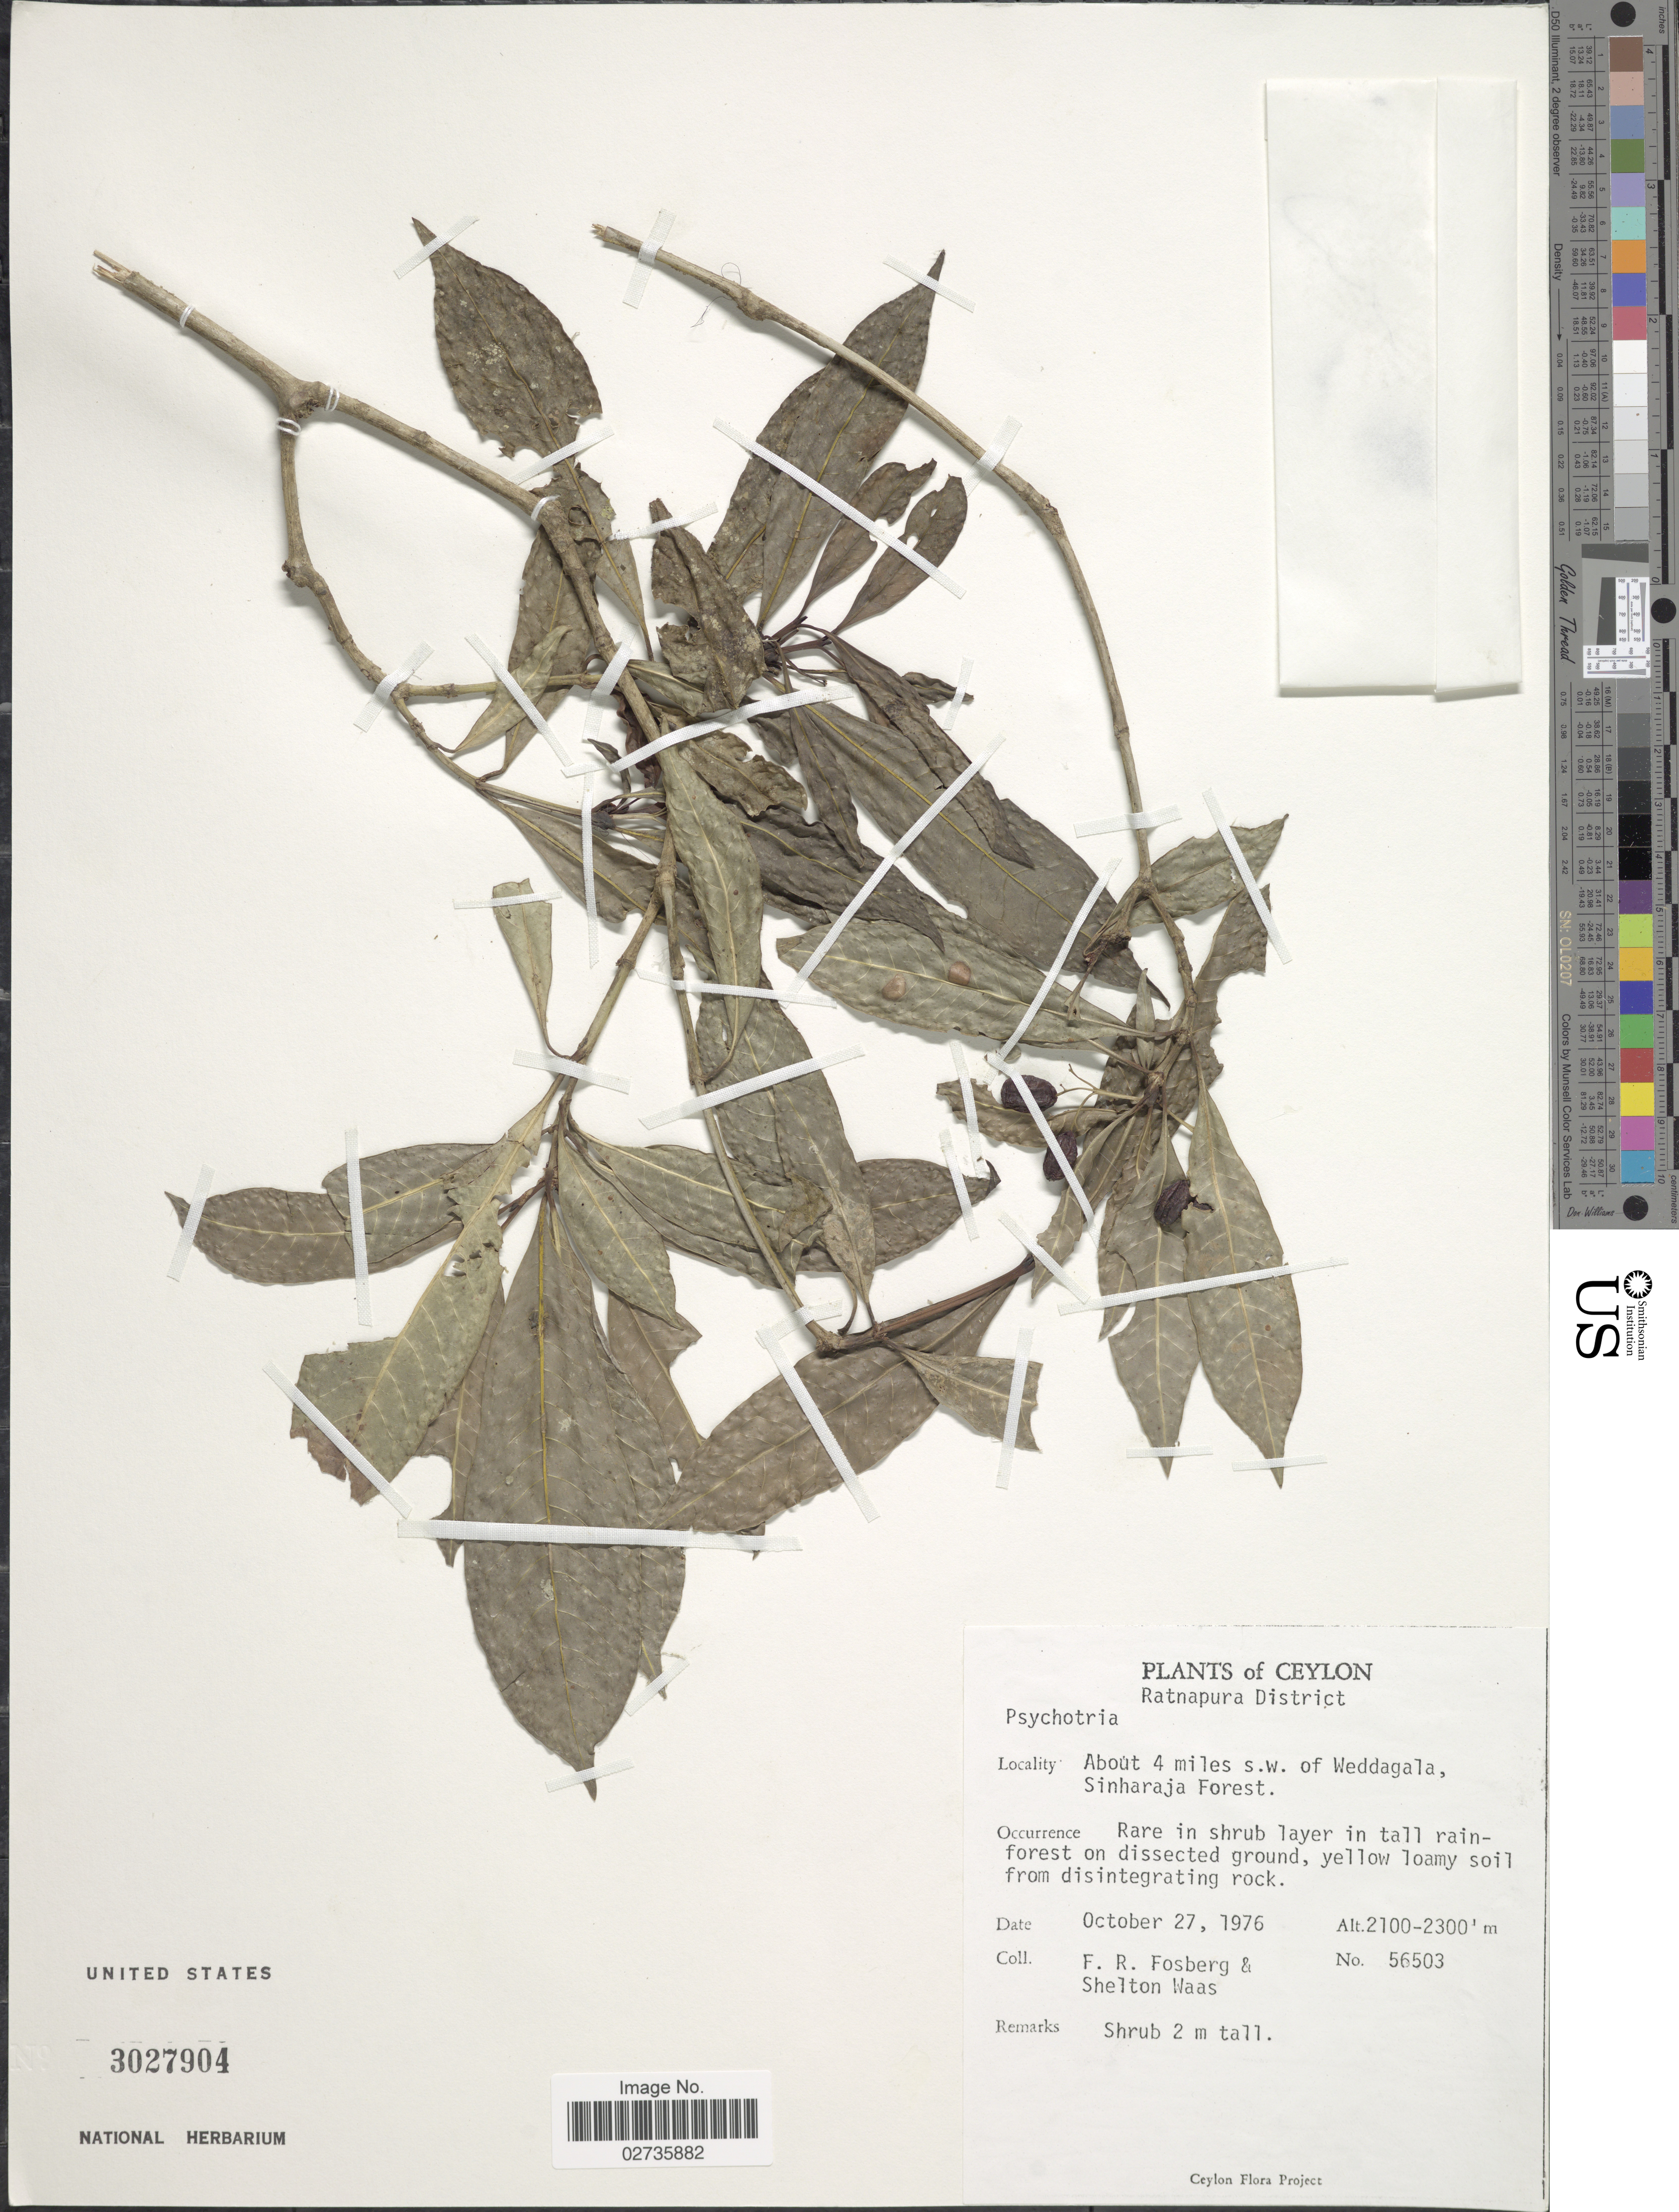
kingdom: Plantae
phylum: Tracheophyta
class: Magnoliopsida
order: Gentianales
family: Rubiaceae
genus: Psychotria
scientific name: Psychotria sp.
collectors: F. R. Fosberg & S. Waas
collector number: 5650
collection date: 1976-10-27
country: Sri Lanka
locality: Ceylon, Ratnapura District, About 4 miles s.w. of Weddagala, Sinharaja Forest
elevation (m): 2100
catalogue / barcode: US 3027904